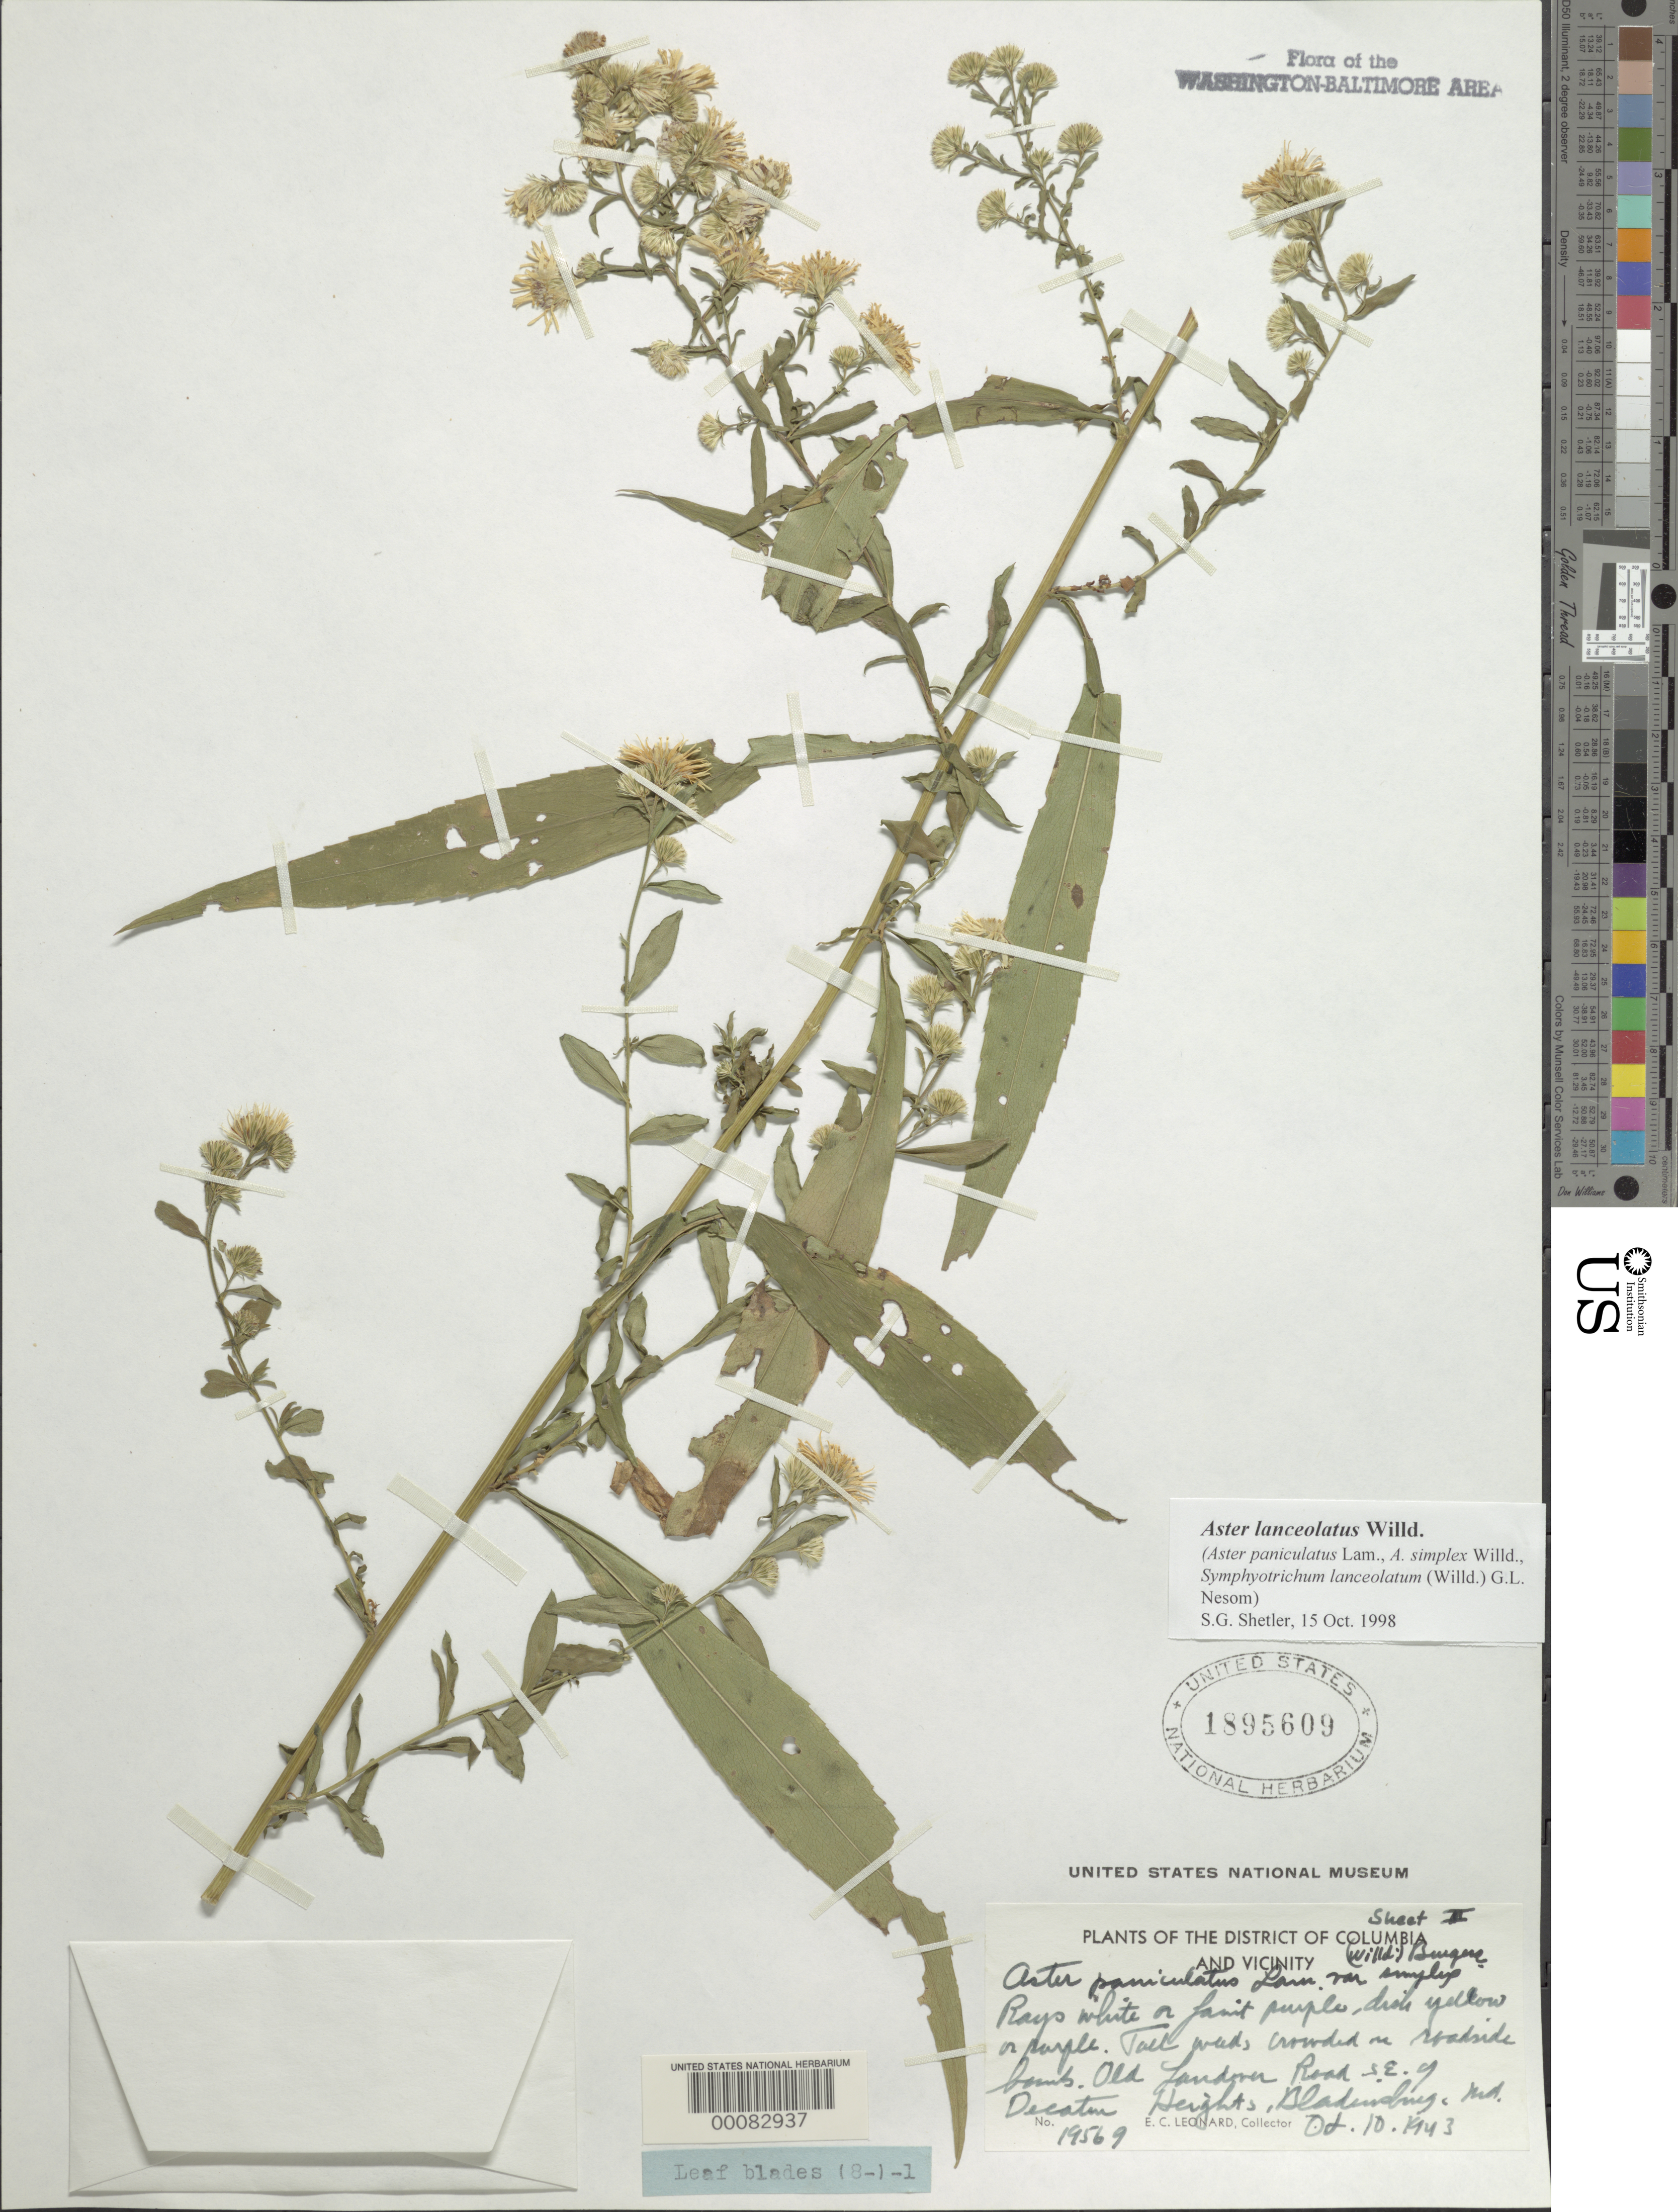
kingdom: Plantae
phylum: Tracheophyta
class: Magnoliopsida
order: Asterales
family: Asteraceae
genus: Symphyotrichum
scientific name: Symphyotrichum lanceolatum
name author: (Willd.) G.L. Nesom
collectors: E. C. Leonard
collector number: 19569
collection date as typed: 10 Oct 1943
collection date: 1943-10-10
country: United States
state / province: Maryland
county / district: Prince George's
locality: Old Landover Road SE of Decatur Heights, Bladensburg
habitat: Roadside bank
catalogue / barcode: US 1895609